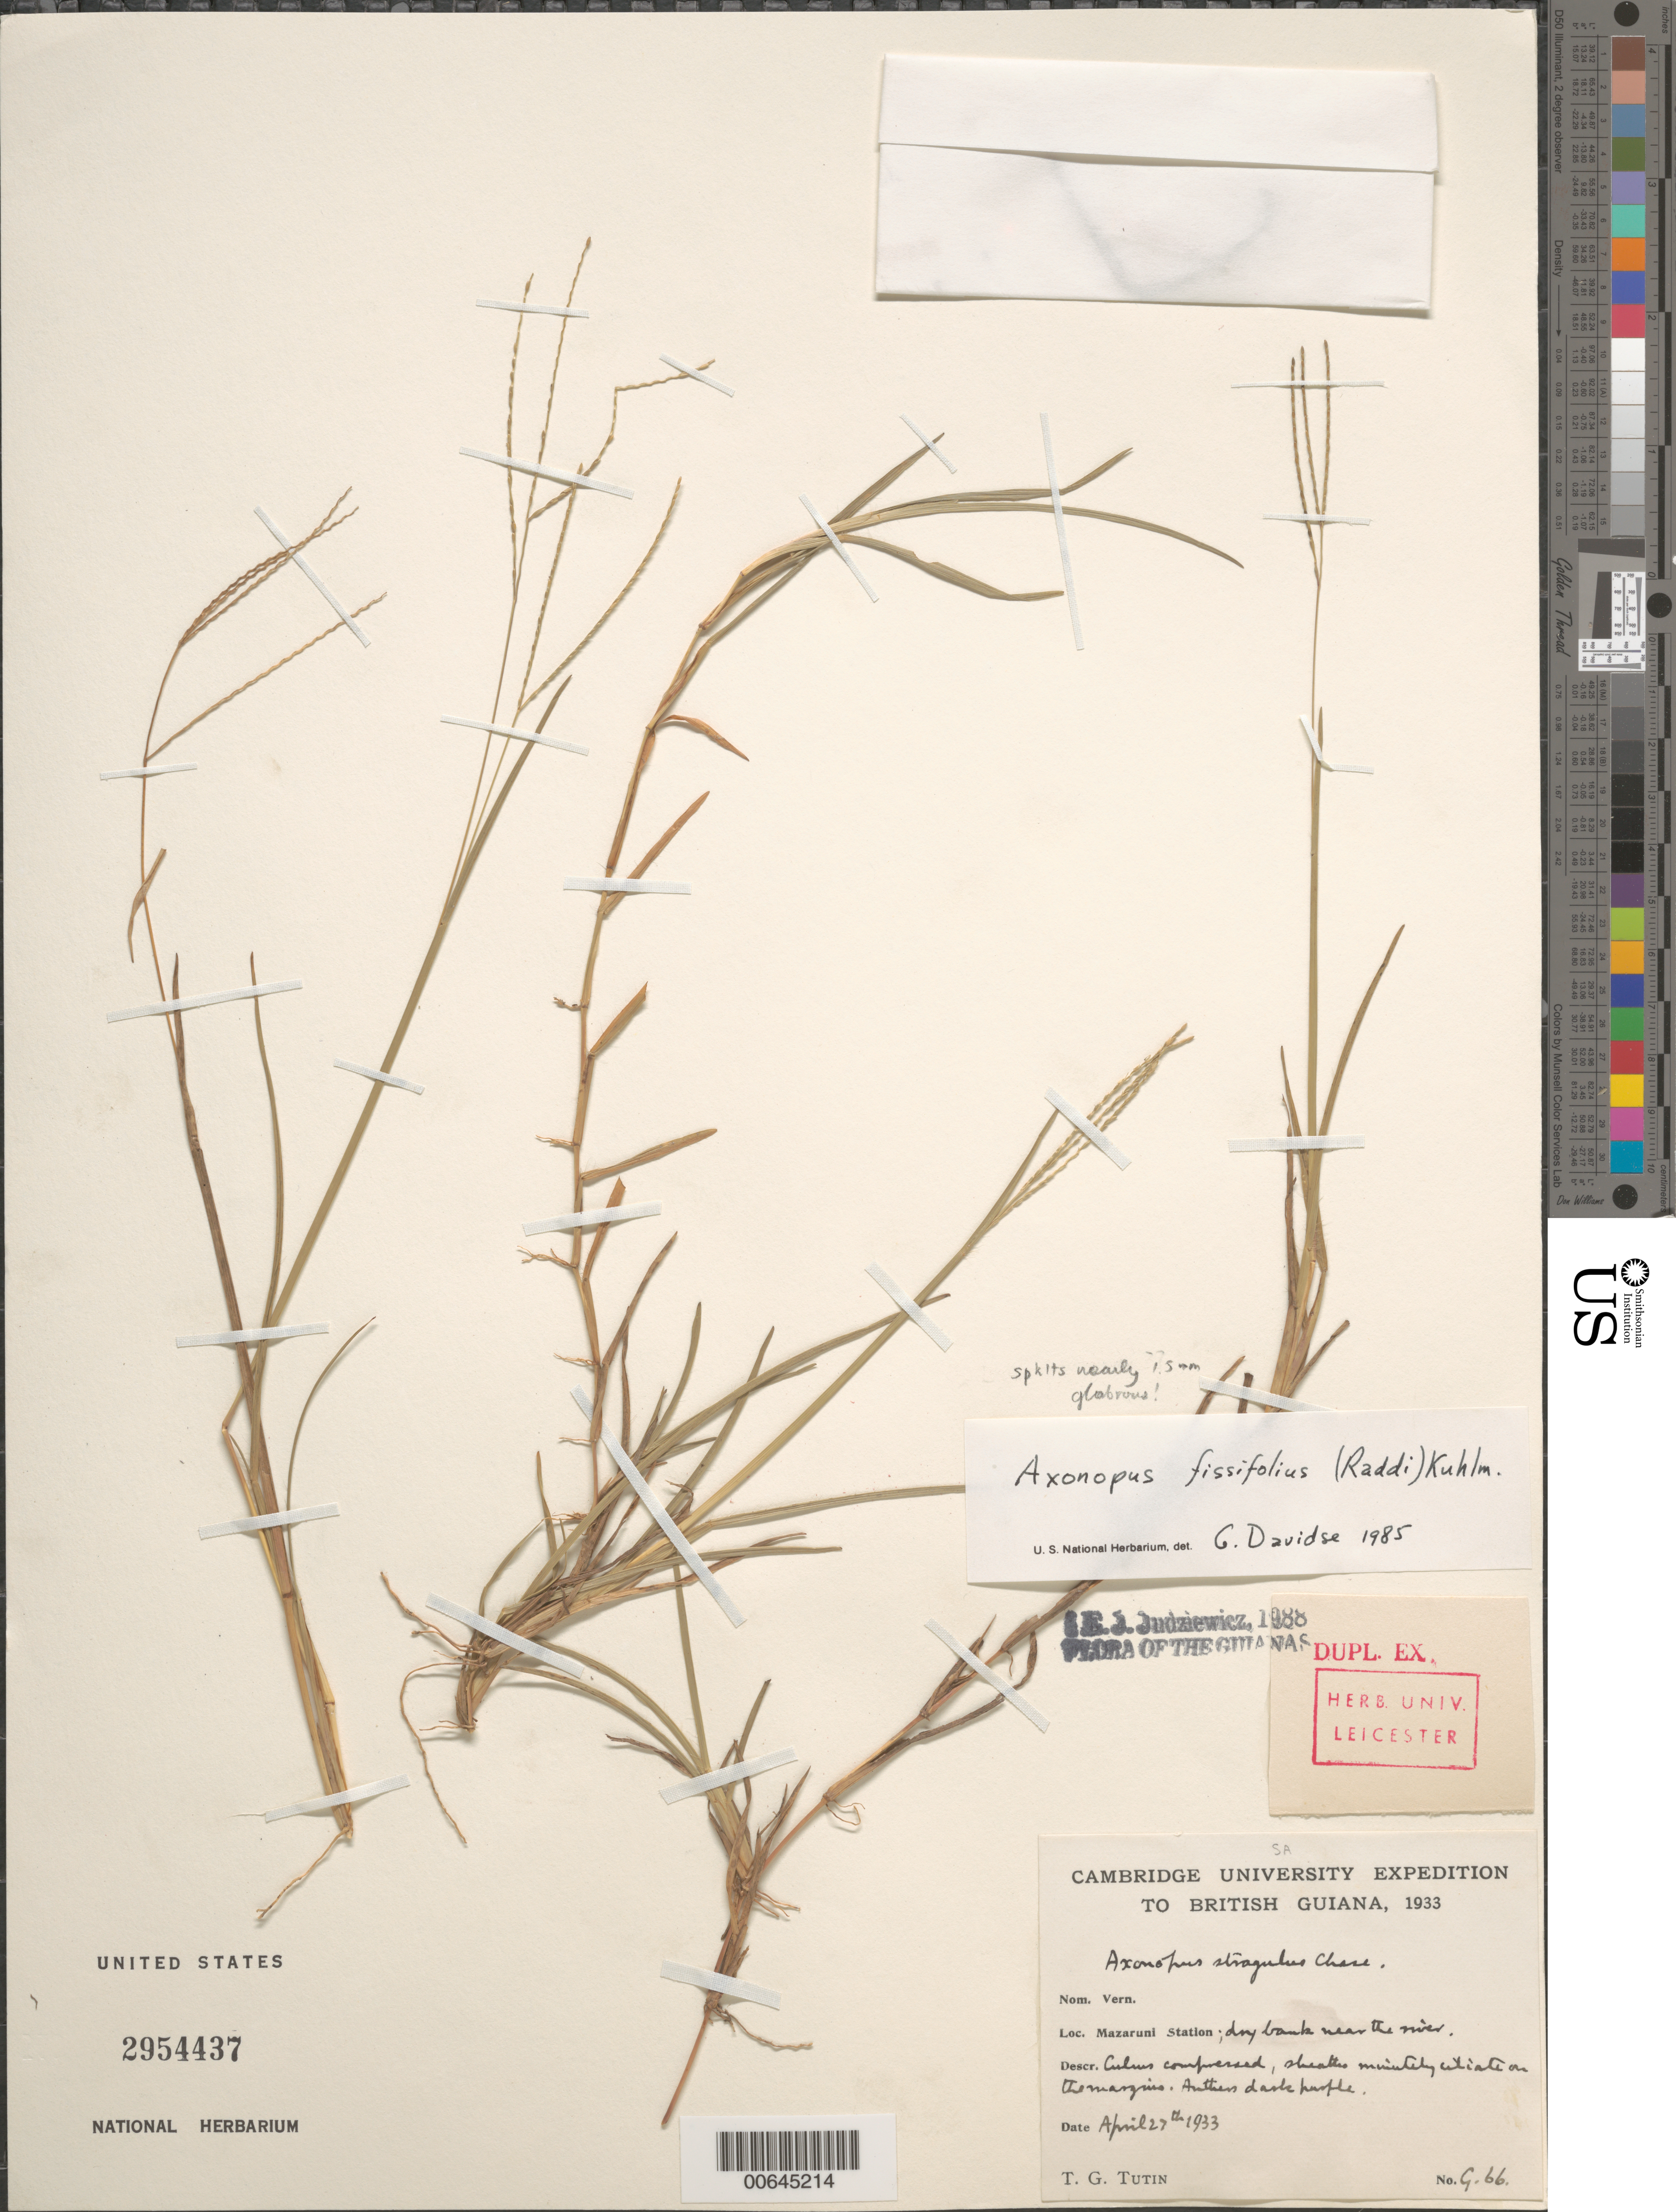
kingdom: Plantae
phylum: Tracheophyta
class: Liliopsida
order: Poales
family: Poaceae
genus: Axonopus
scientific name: Axonopus fissifolius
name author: (Raddi) Kuhlm.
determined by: Davidse, Gerrit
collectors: T. G. Tutin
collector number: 966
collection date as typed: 27-Apr-33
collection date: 1933-04-27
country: Guyana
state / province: Cuyuni-Mazaruni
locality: Mazaruni Station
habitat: Dry bank near the river.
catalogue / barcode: US 2954437